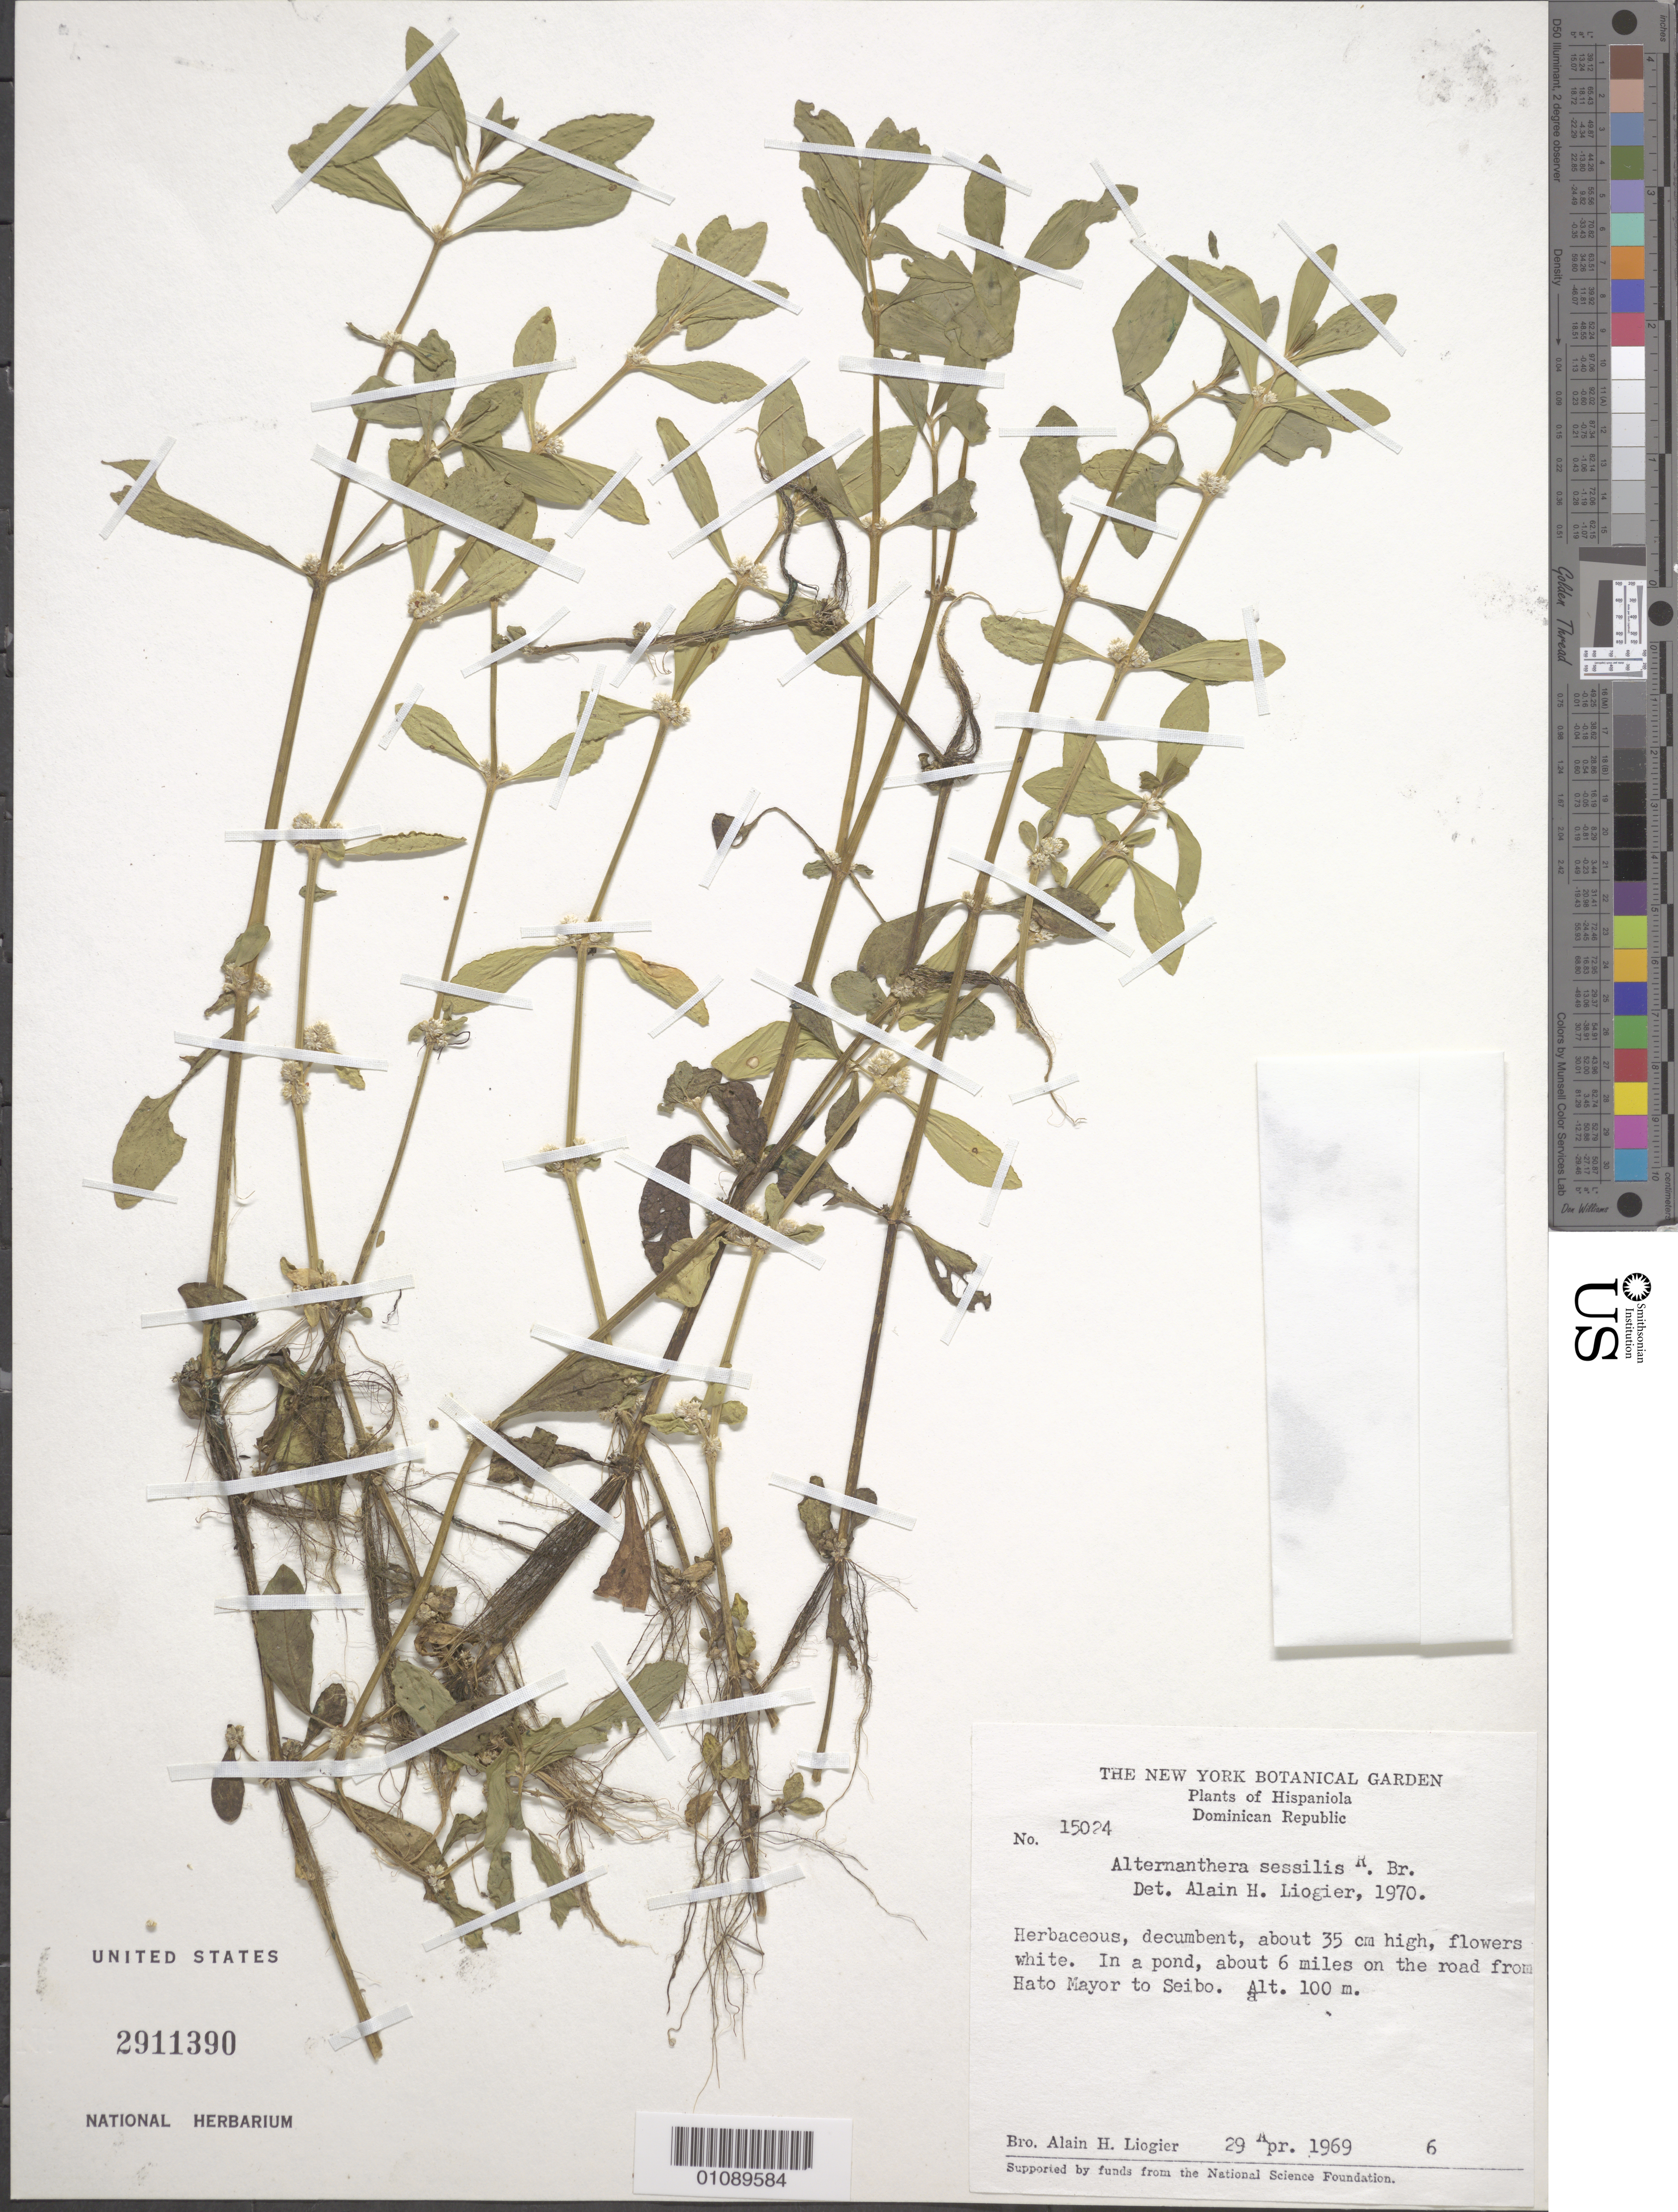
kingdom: Plantae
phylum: Tracheophyta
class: Magnoliopsida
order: Caryophyllales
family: Amaranthaceae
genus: Alternanthera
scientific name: Alternanthera sessilis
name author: (L.) DC.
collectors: A. H. Liogier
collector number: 15024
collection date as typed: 29 Apr 1969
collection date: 1969-04-29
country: Dominican Republic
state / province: El Seibo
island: Hispaniola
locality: Road from Hato Mayor to Seibo, about 6 miles on road.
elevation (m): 100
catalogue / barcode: US 2911390